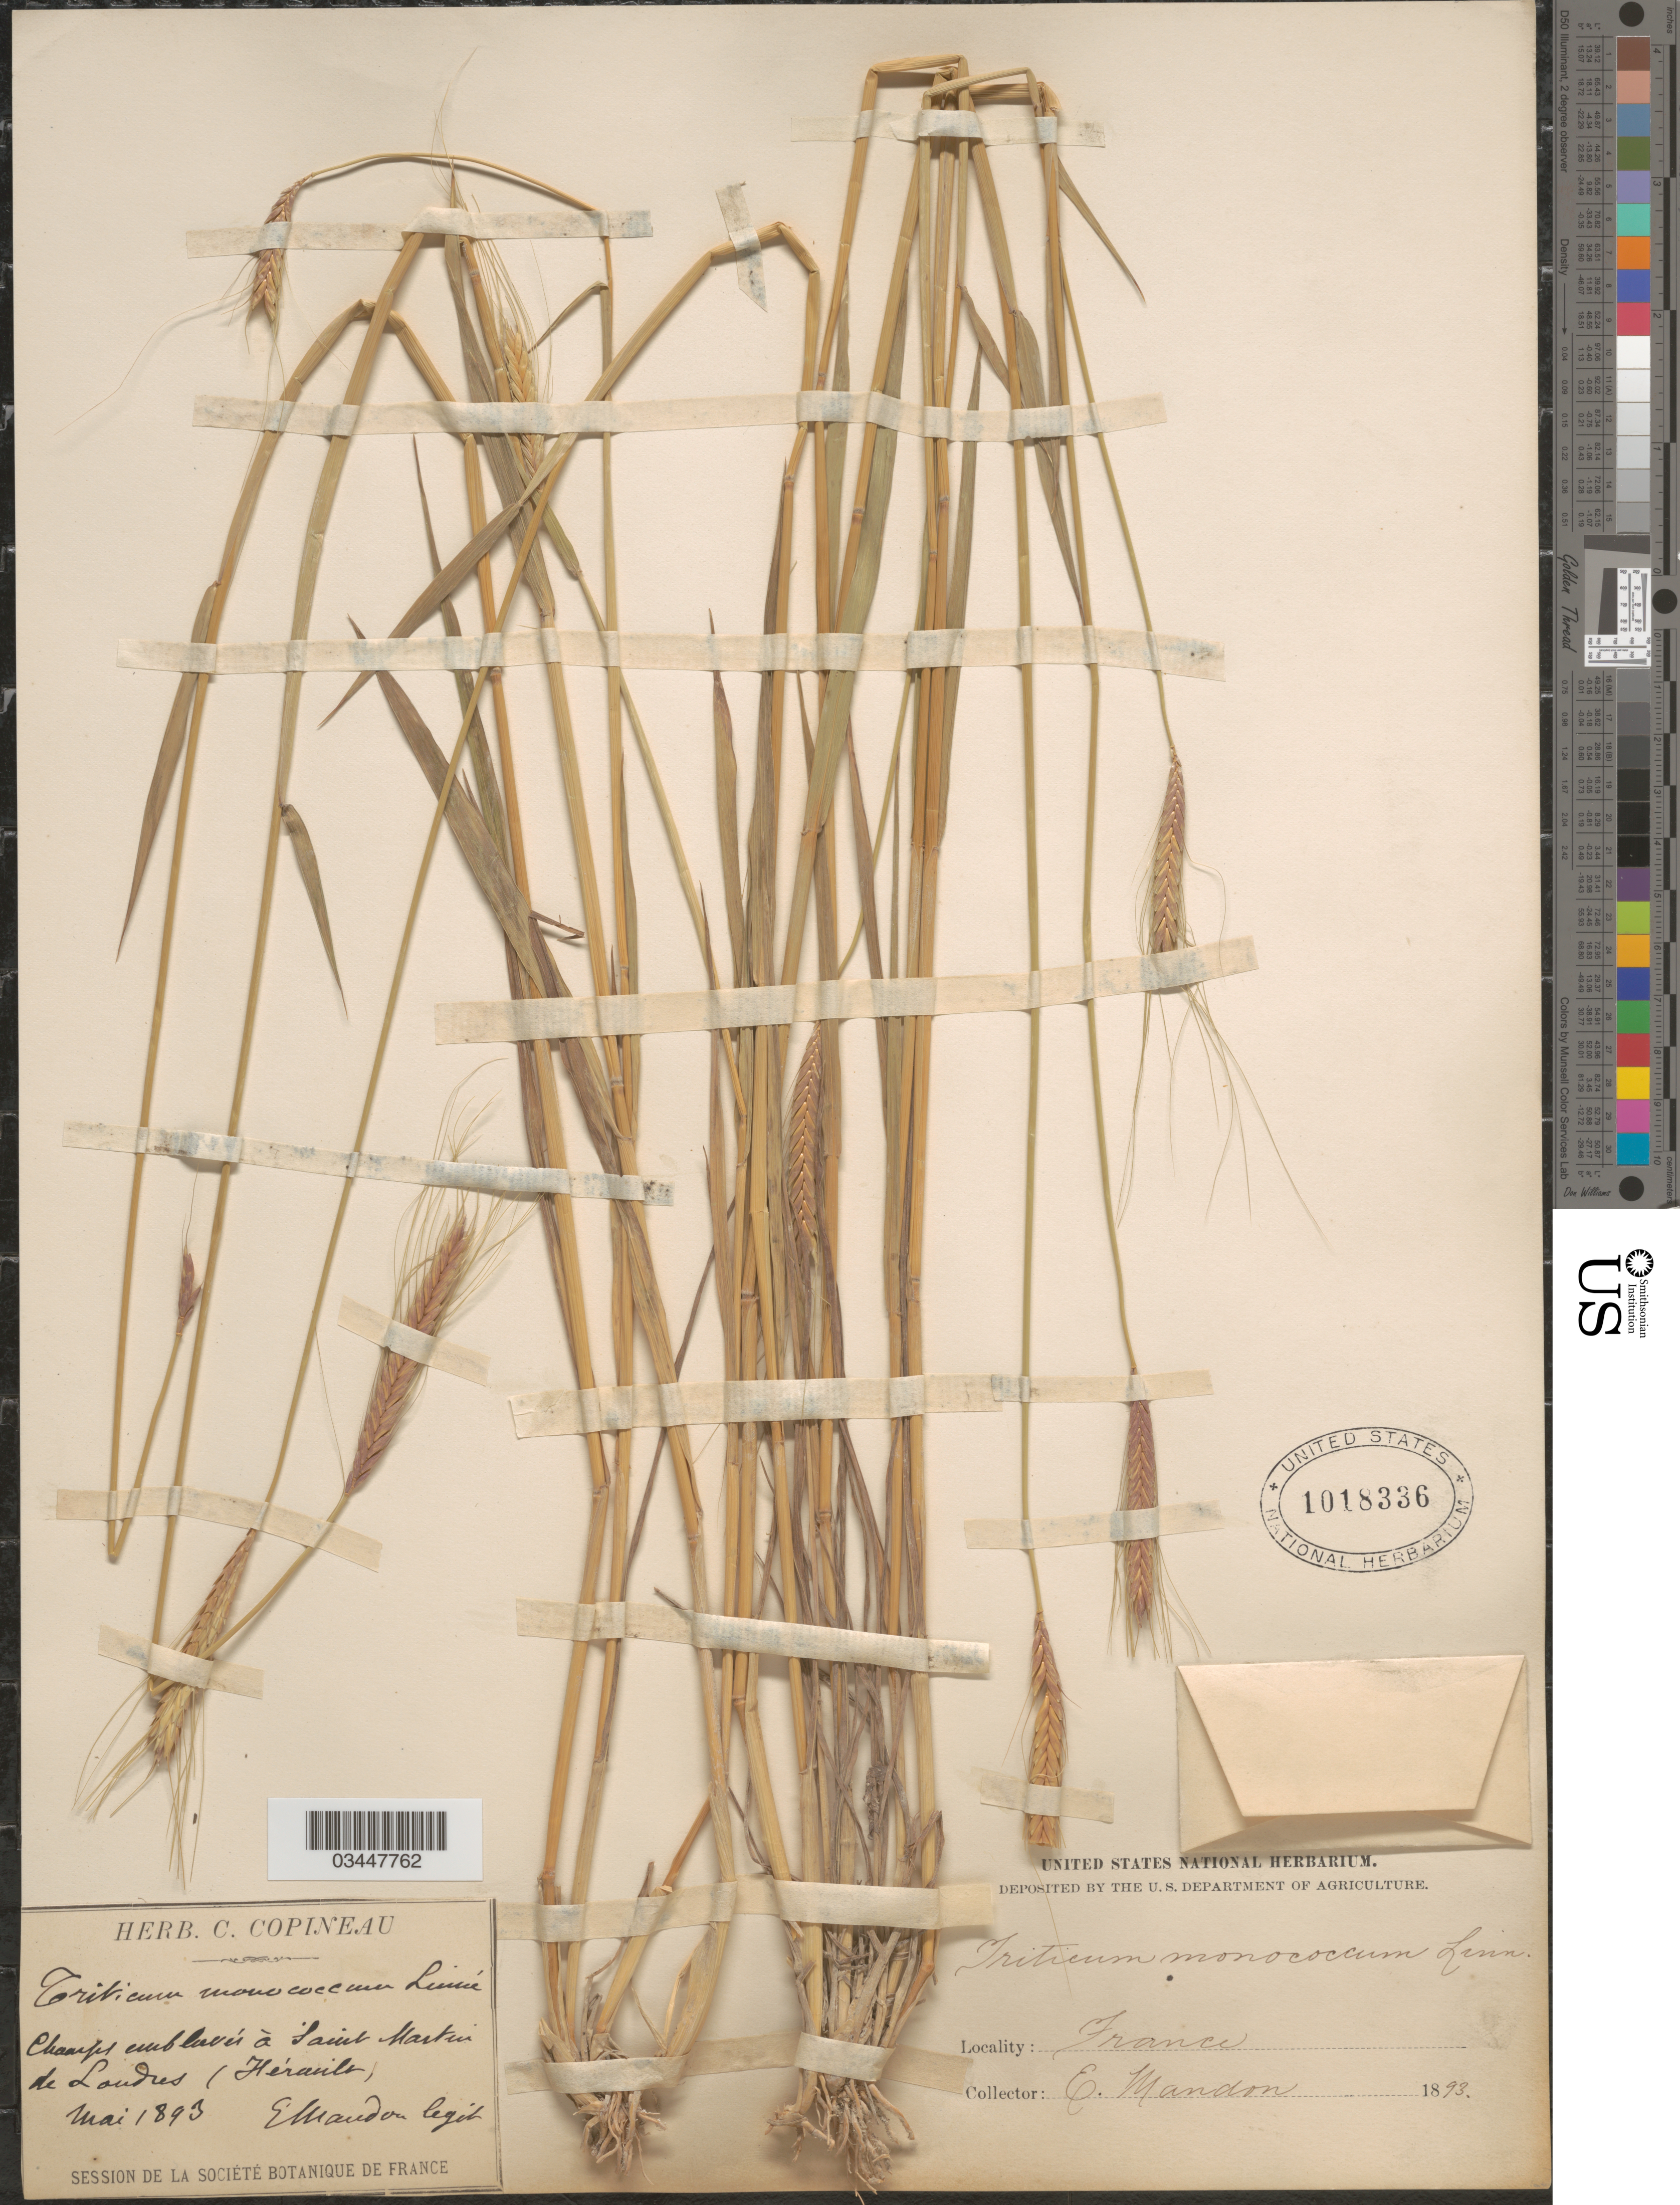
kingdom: Plantae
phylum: Tracheophyta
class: Liliopsida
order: Poales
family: Poaceae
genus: Triticum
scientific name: Triticum monococcum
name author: L.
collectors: E. Mandon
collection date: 1893-05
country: France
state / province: Occitanie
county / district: Hérault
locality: Champs emblavés à Saint Martin de Loudres (Hérault).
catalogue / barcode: US 1018336